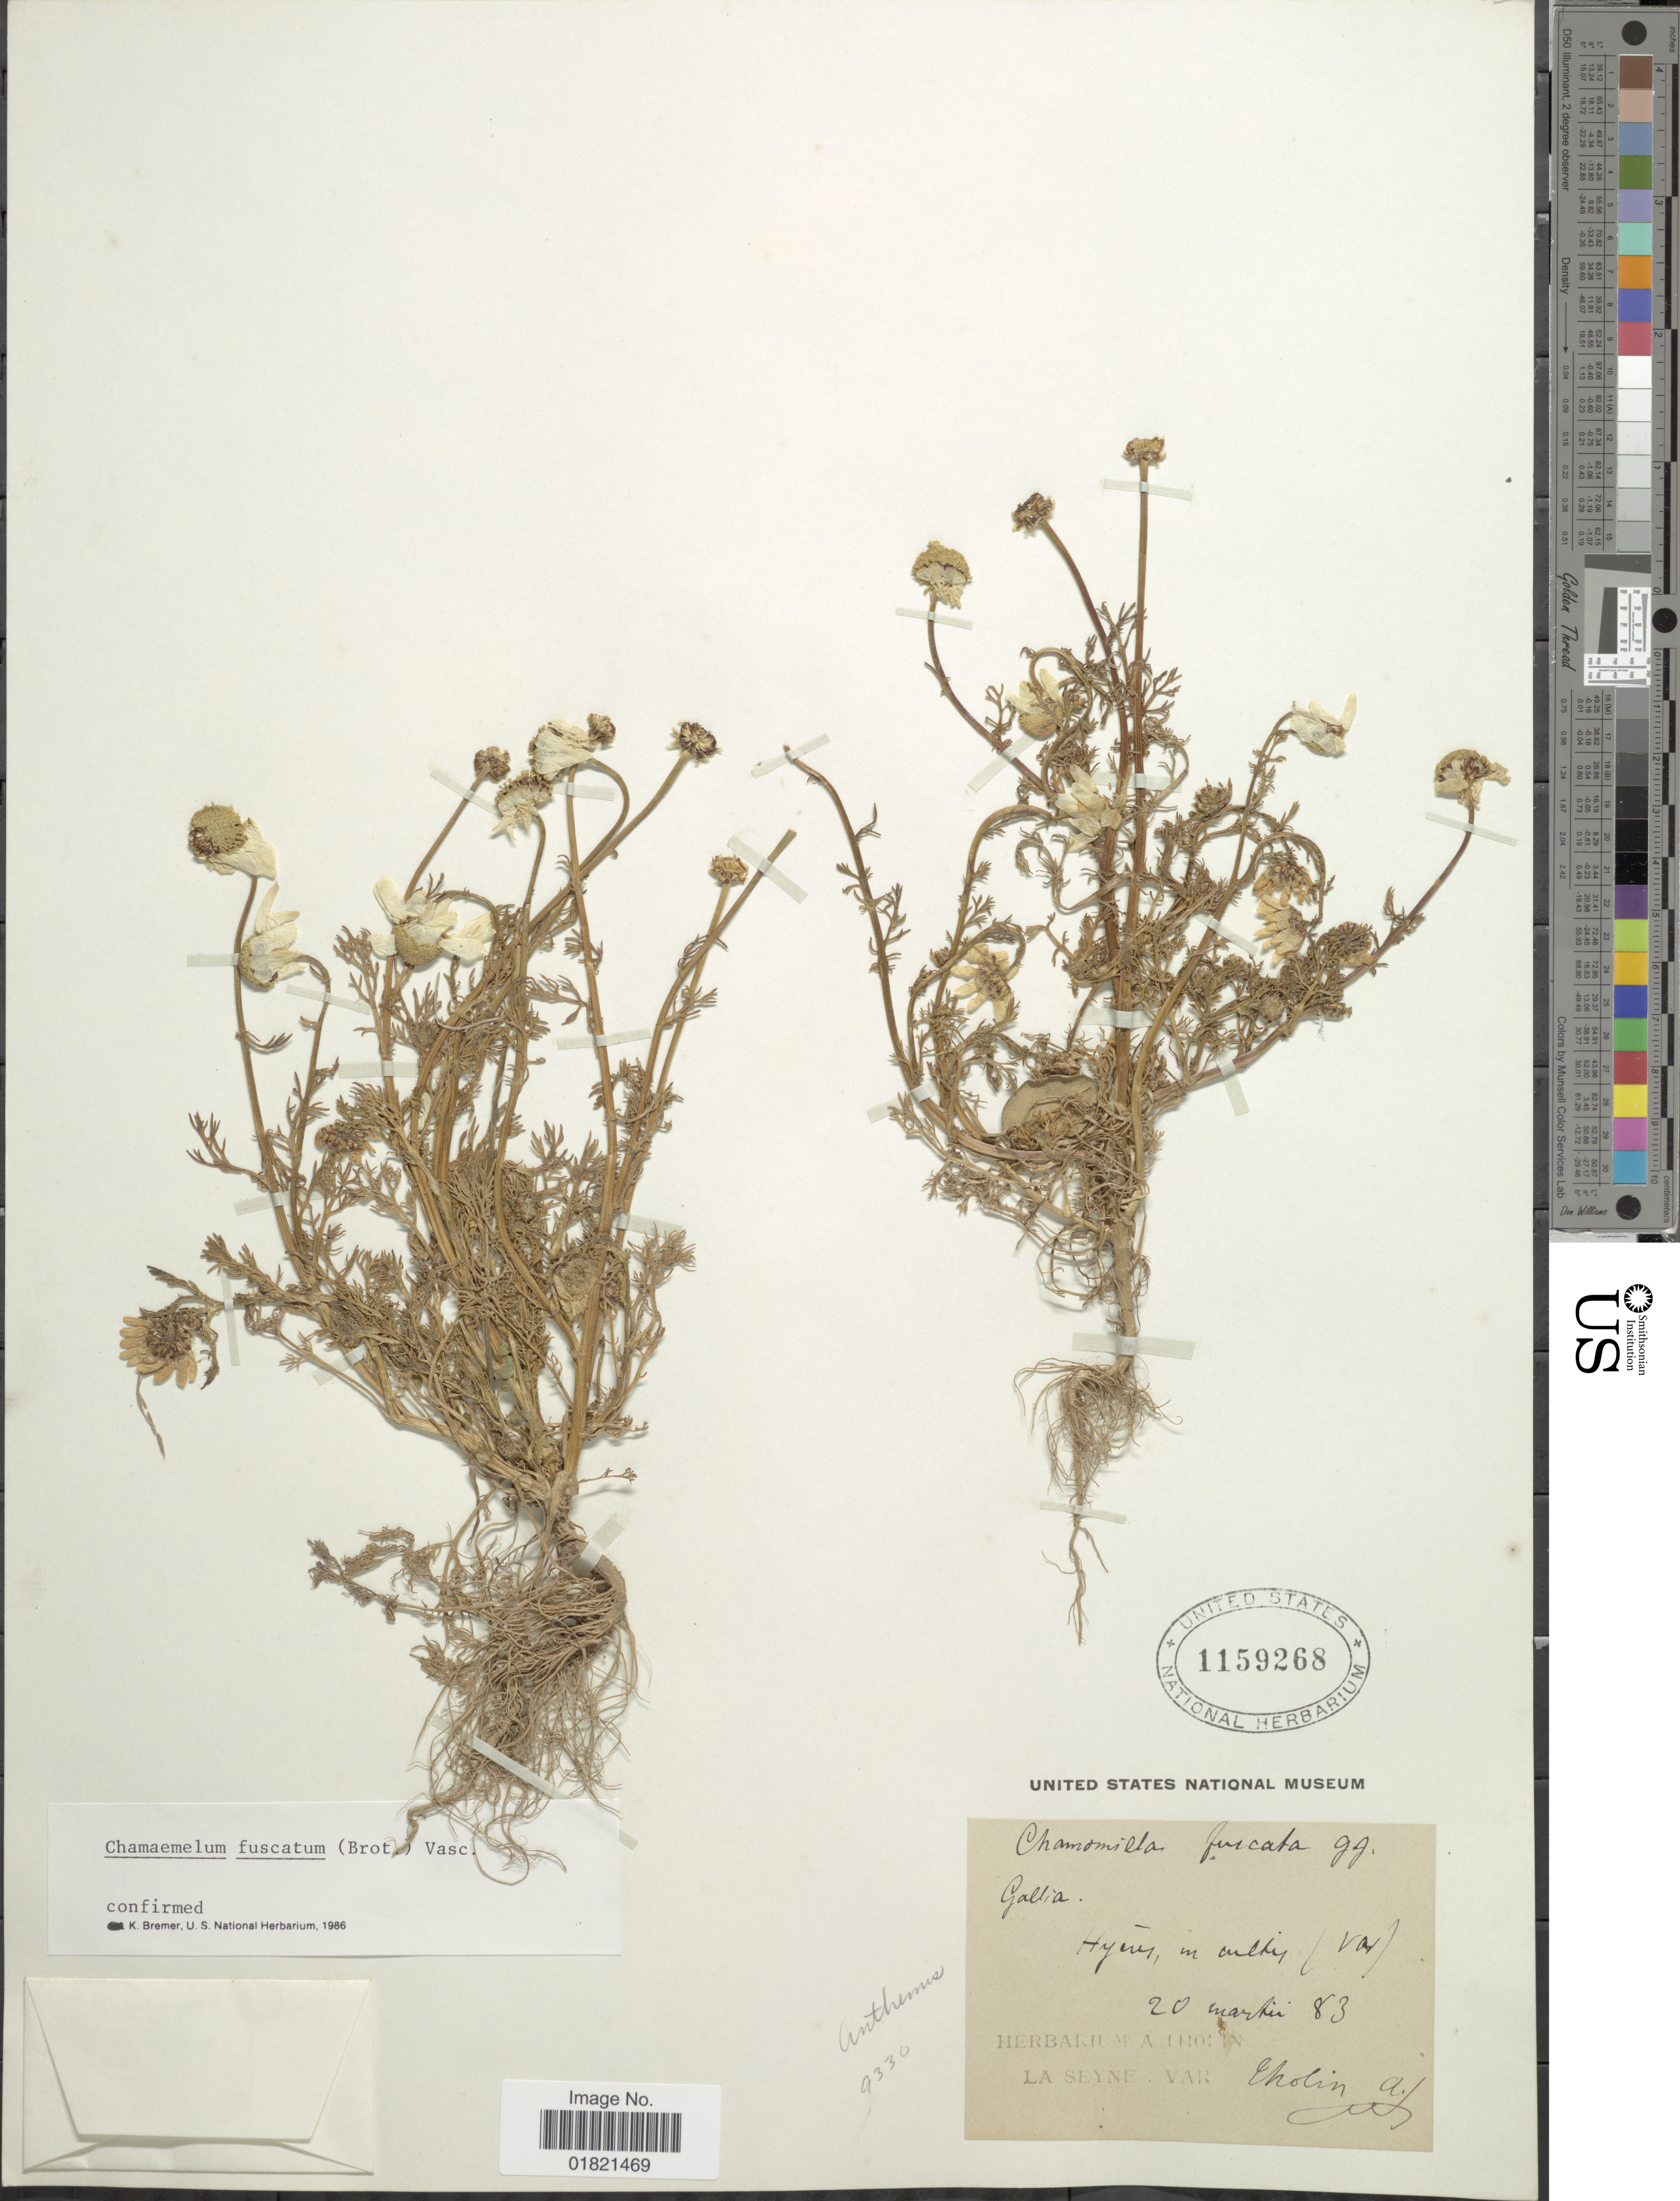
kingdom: Plantae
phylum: Tracheophyta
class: Magnoliopsida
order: Asterales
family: Asteraceae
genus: Chamaemelum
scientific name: Chamaemelum mixtum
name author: L.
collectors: A. Cholin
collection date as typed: Transcribed d/m/y: 20/3/83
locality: Hyeres, in cultis (var) La Seyne Var. [interpreted]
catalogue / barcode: US 1159268